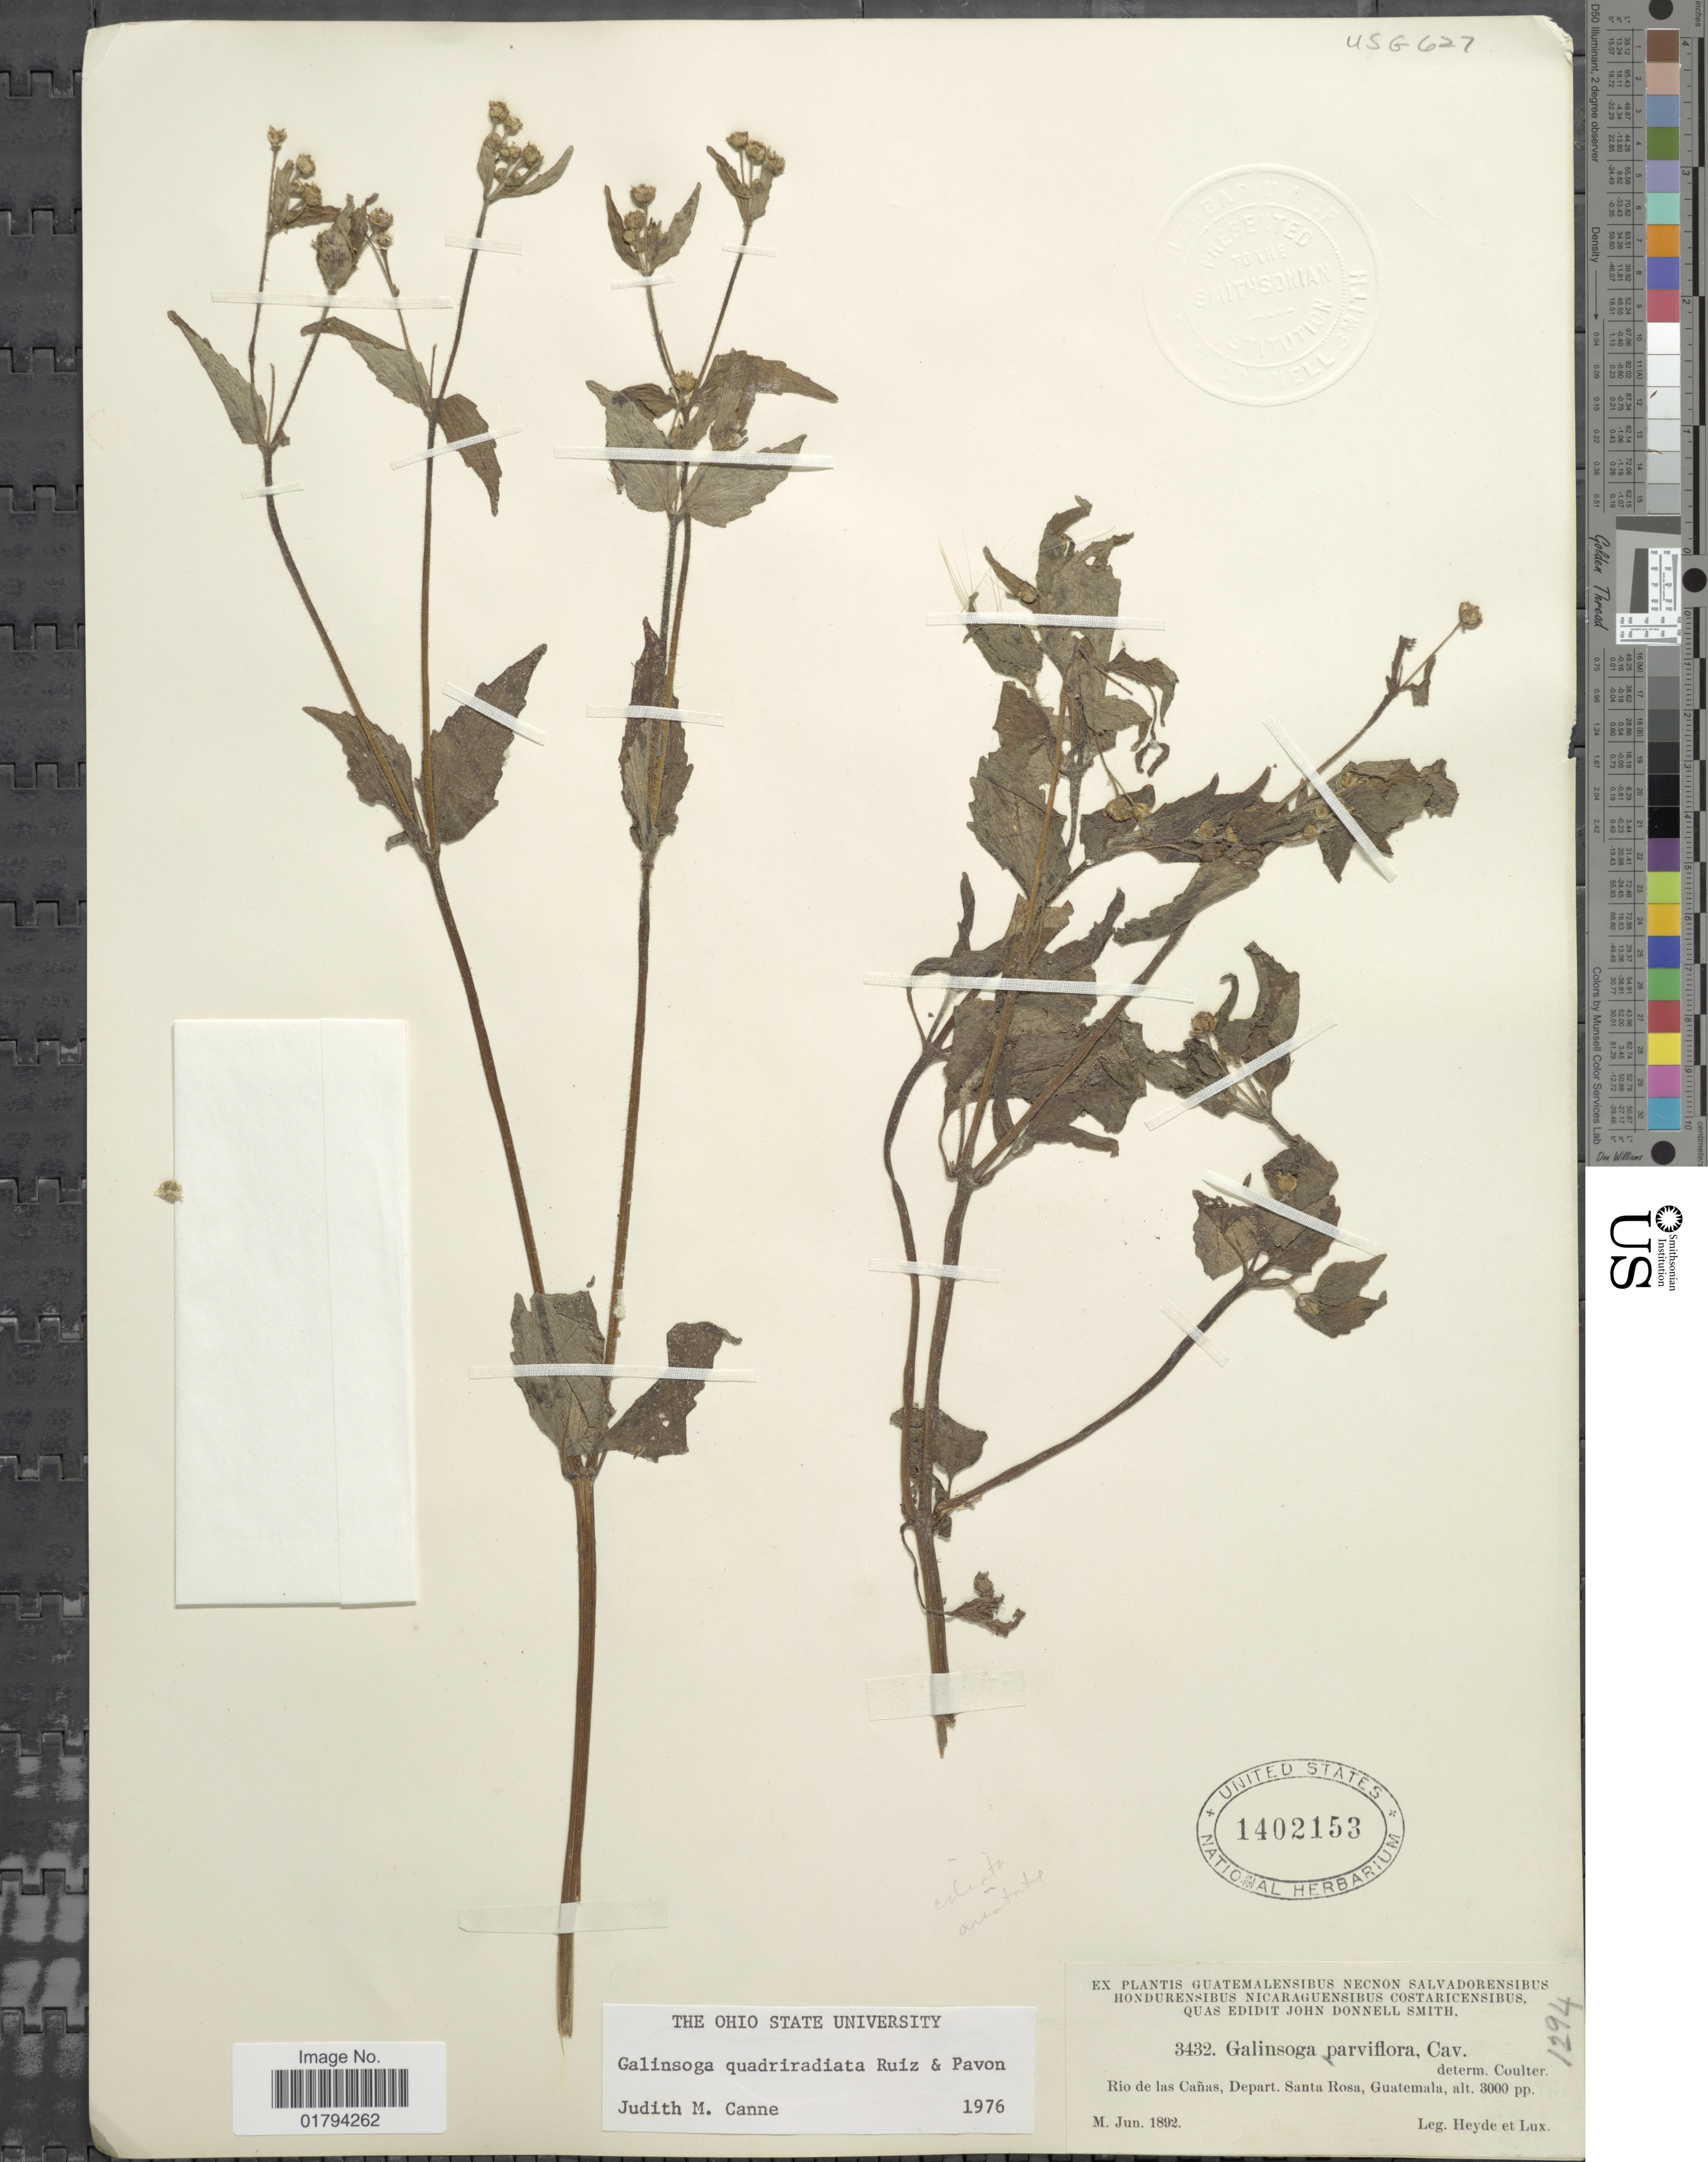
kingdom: Plantae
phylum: Tracheophyta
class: Magnoliopsida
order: Asterales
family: Asteraceae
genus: Galinsoga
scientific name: Galinsoga quadriradiata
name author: Ruiz & Pav.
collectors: Heyde & Lux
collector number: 3432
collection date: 1892-06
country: Guatemala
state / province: Santa Rosa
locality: Rio de las Cañas.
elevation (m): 914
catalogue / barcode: US 1402153